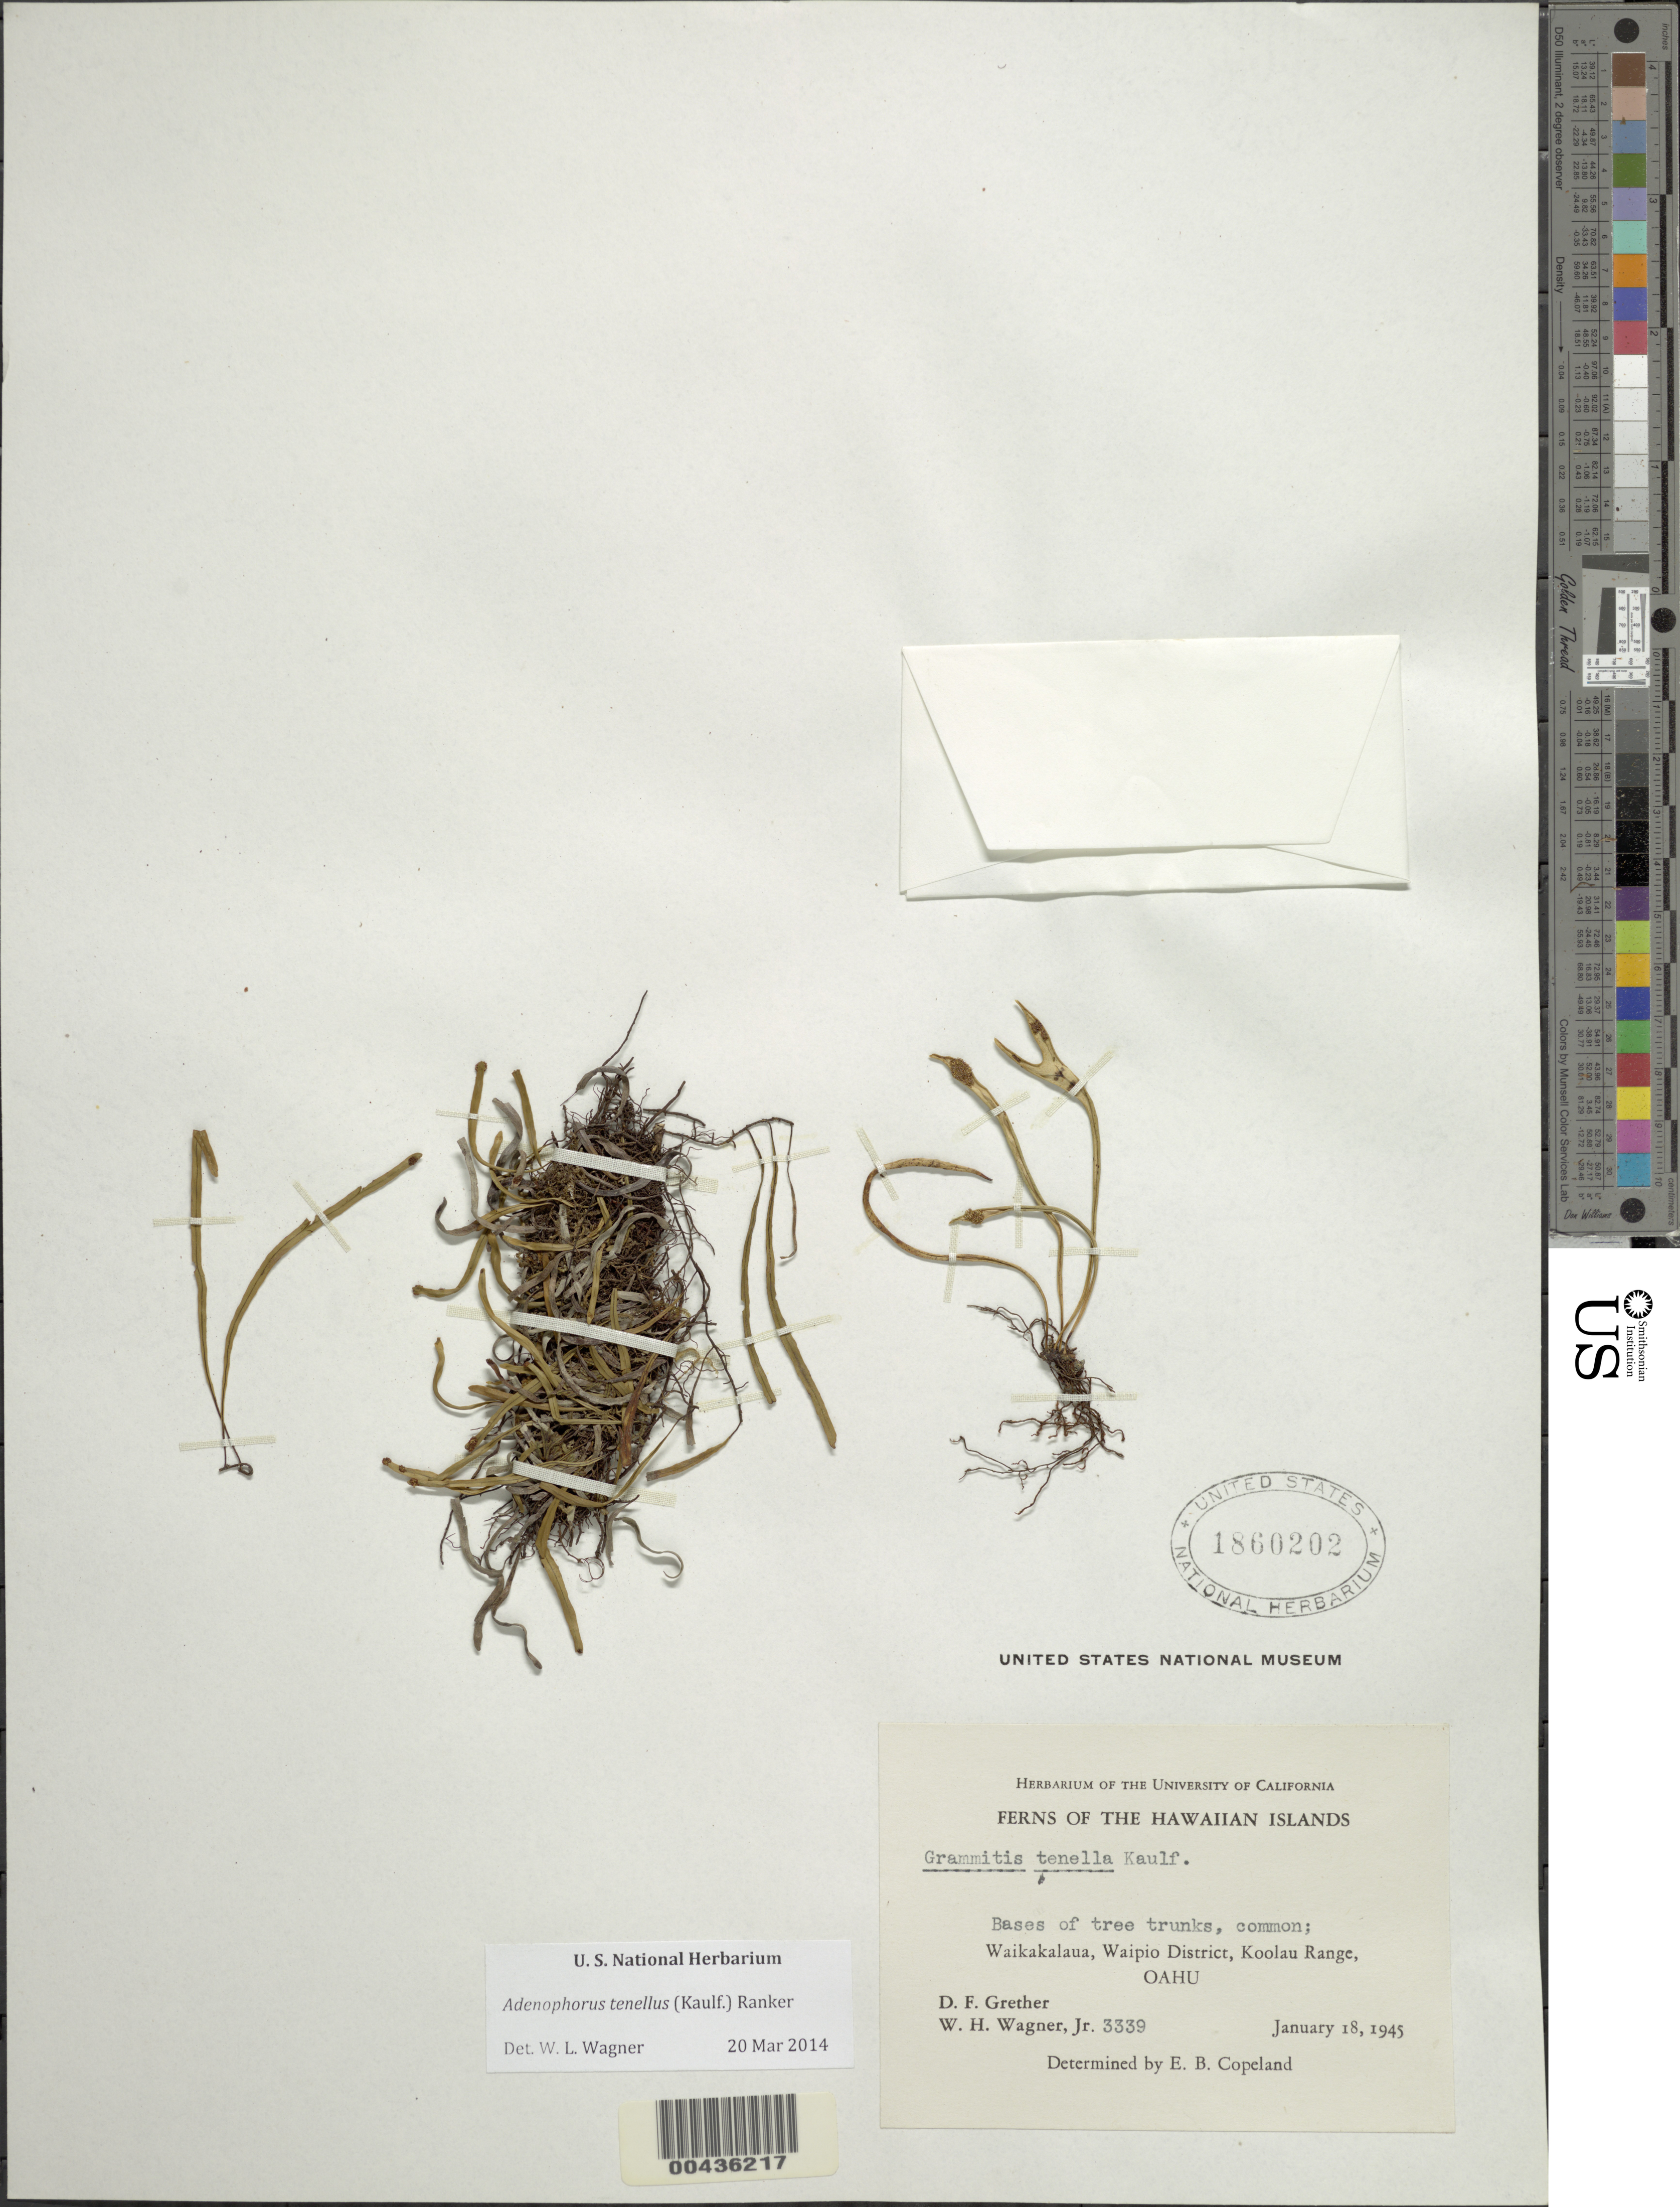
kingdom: Plantae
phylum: Tracheophyta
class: Polypodiopsida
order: Polypodiales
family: Polypodiaceae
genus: Adenophorus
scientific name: Adenophorus tenellus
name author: (Kaulf.) Ranker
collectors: W. H. Wagner & D. F. Grether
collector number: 3339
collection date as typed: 18 Jan 1945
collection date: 1945-01-18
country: United States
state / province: Hawaii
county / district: Honolulu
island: Oahu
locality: Waikakalaua, Waipio District, Koolau Range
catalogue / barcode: US 1860202